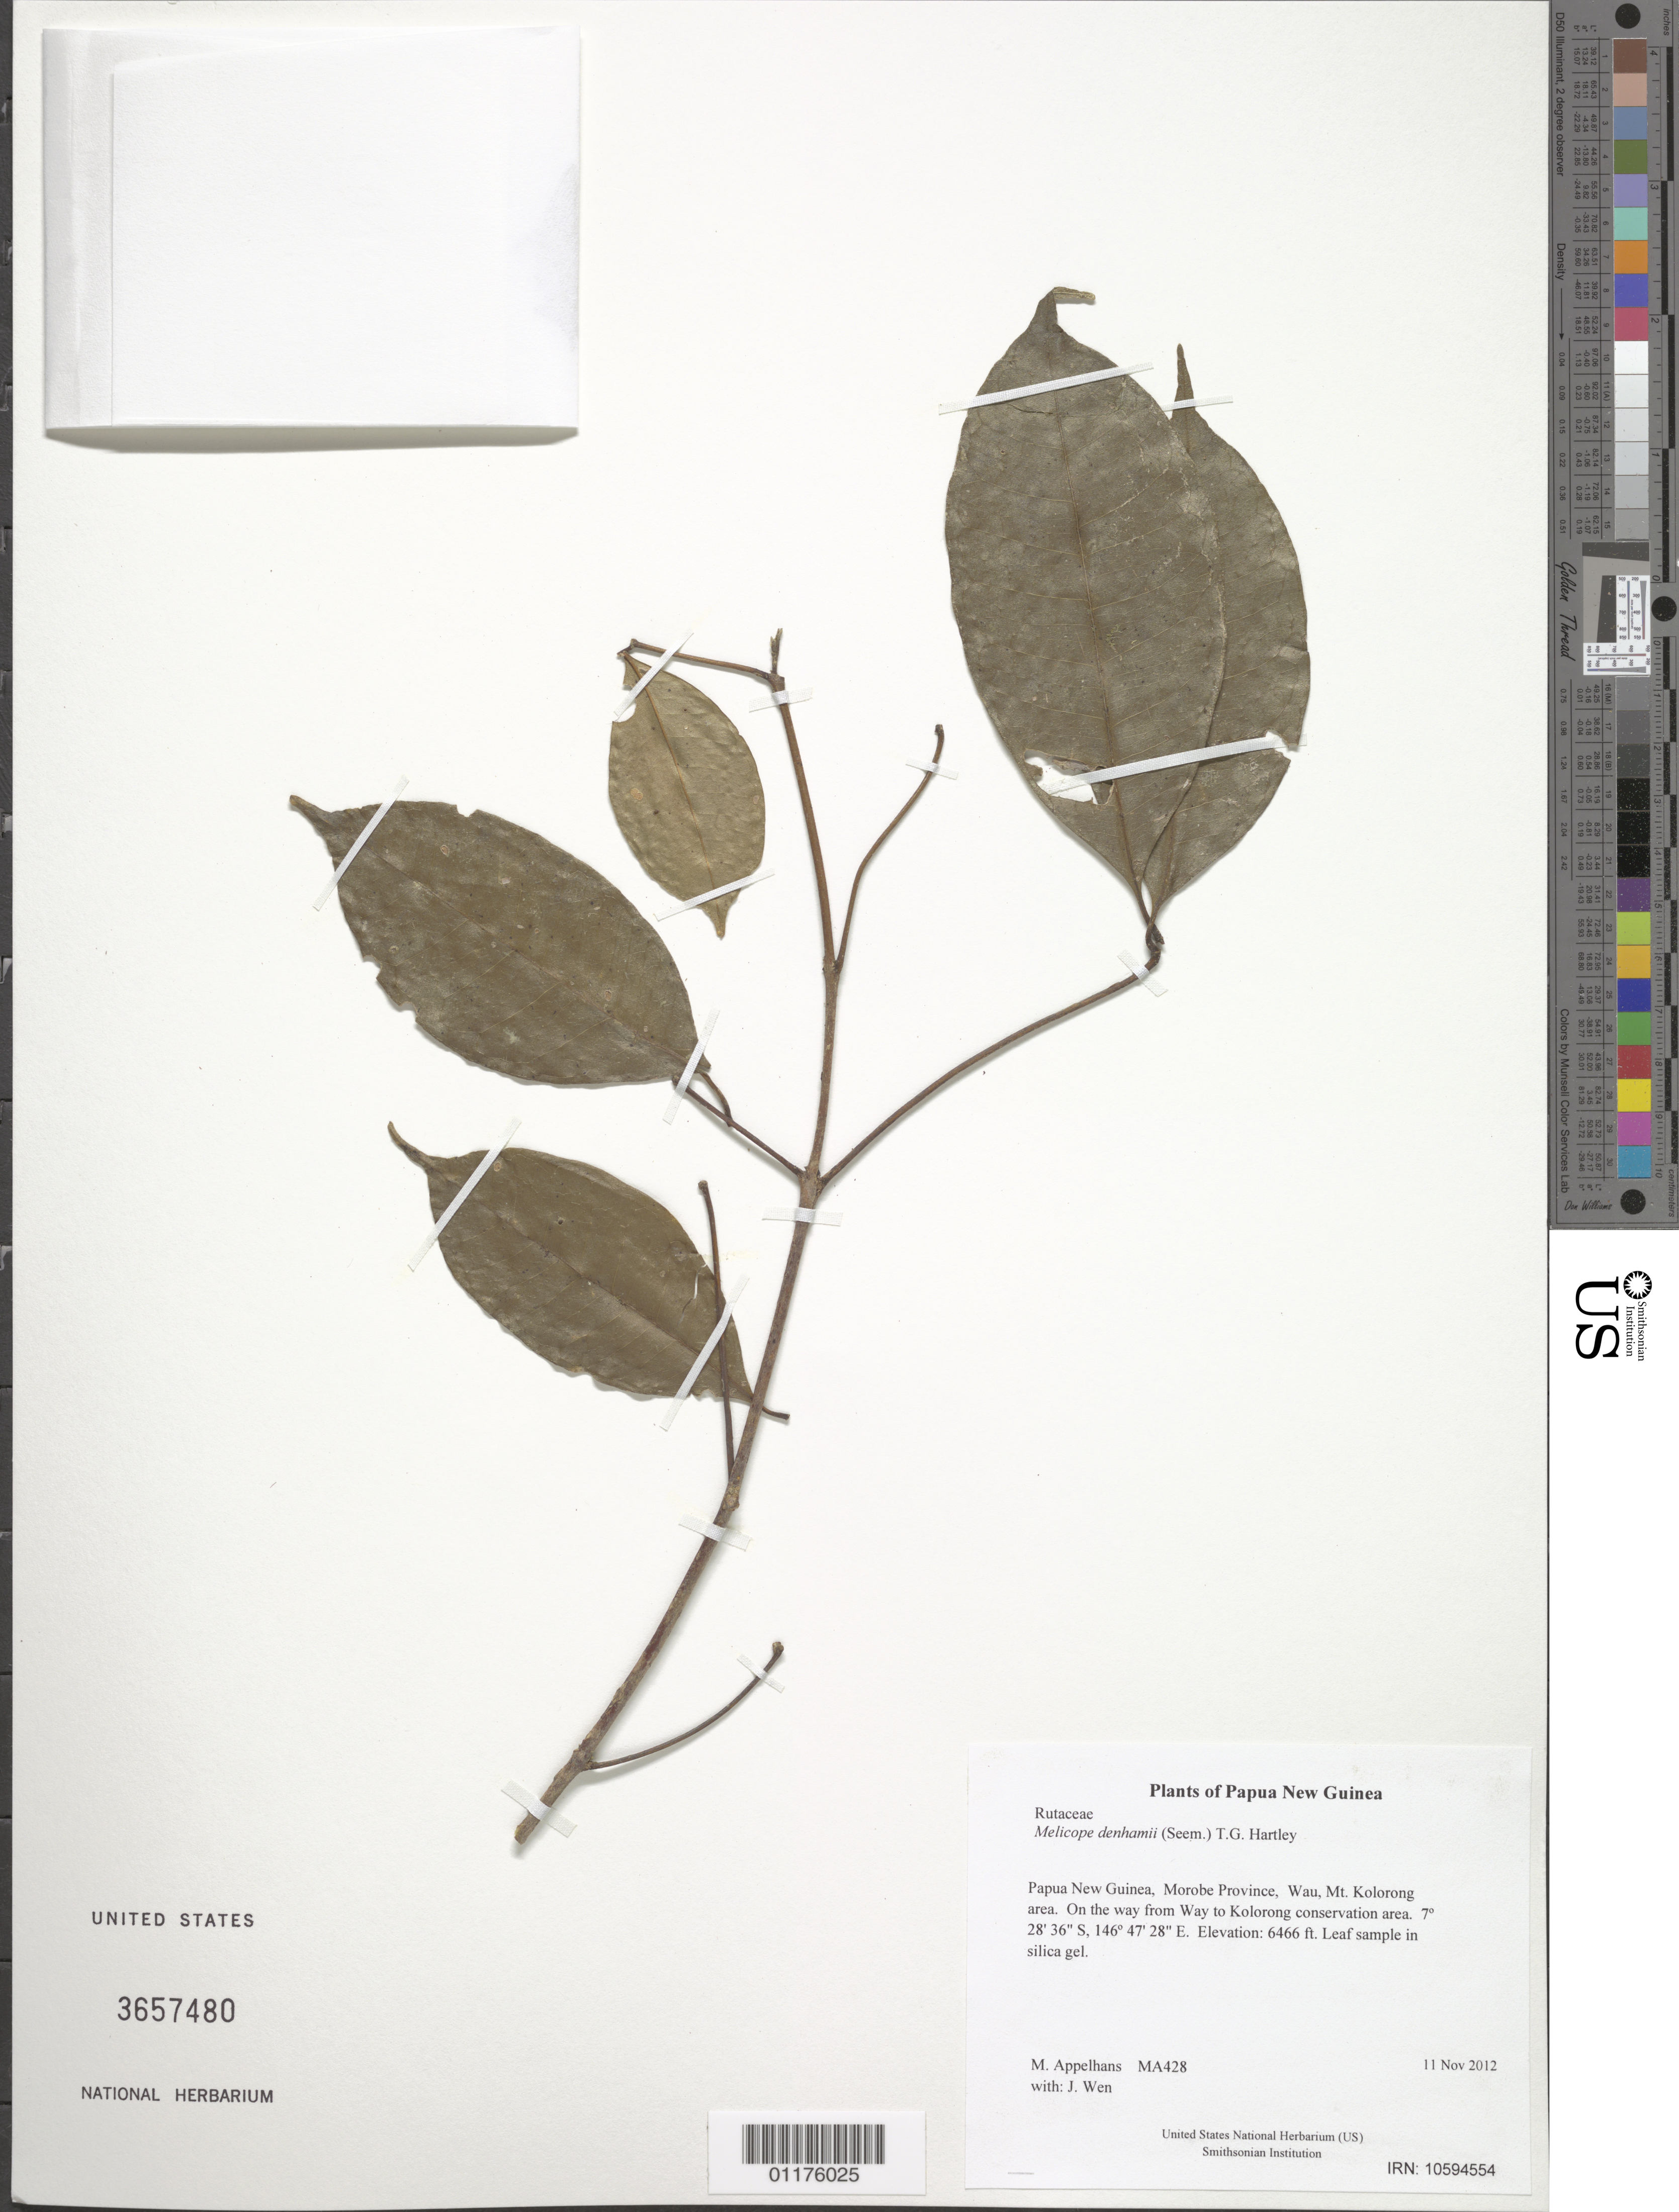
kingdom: Plantae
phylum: Tracheophyta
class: Magnoliopsida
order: Sapindales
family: Rutaceae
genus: Melicope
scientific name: Melicope denhamii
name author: (Seem.) T.G. Hartley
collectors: J. Wen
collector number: MA428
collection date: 2012-11-11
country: Papua New Guinea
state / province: Morobe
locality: Wau, Mt. Kolorong area. On the way from Way to Kolorong conservation area.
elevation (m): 1971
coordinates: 7 28.600 S, 146 47.468 E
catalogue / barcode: US 3657480